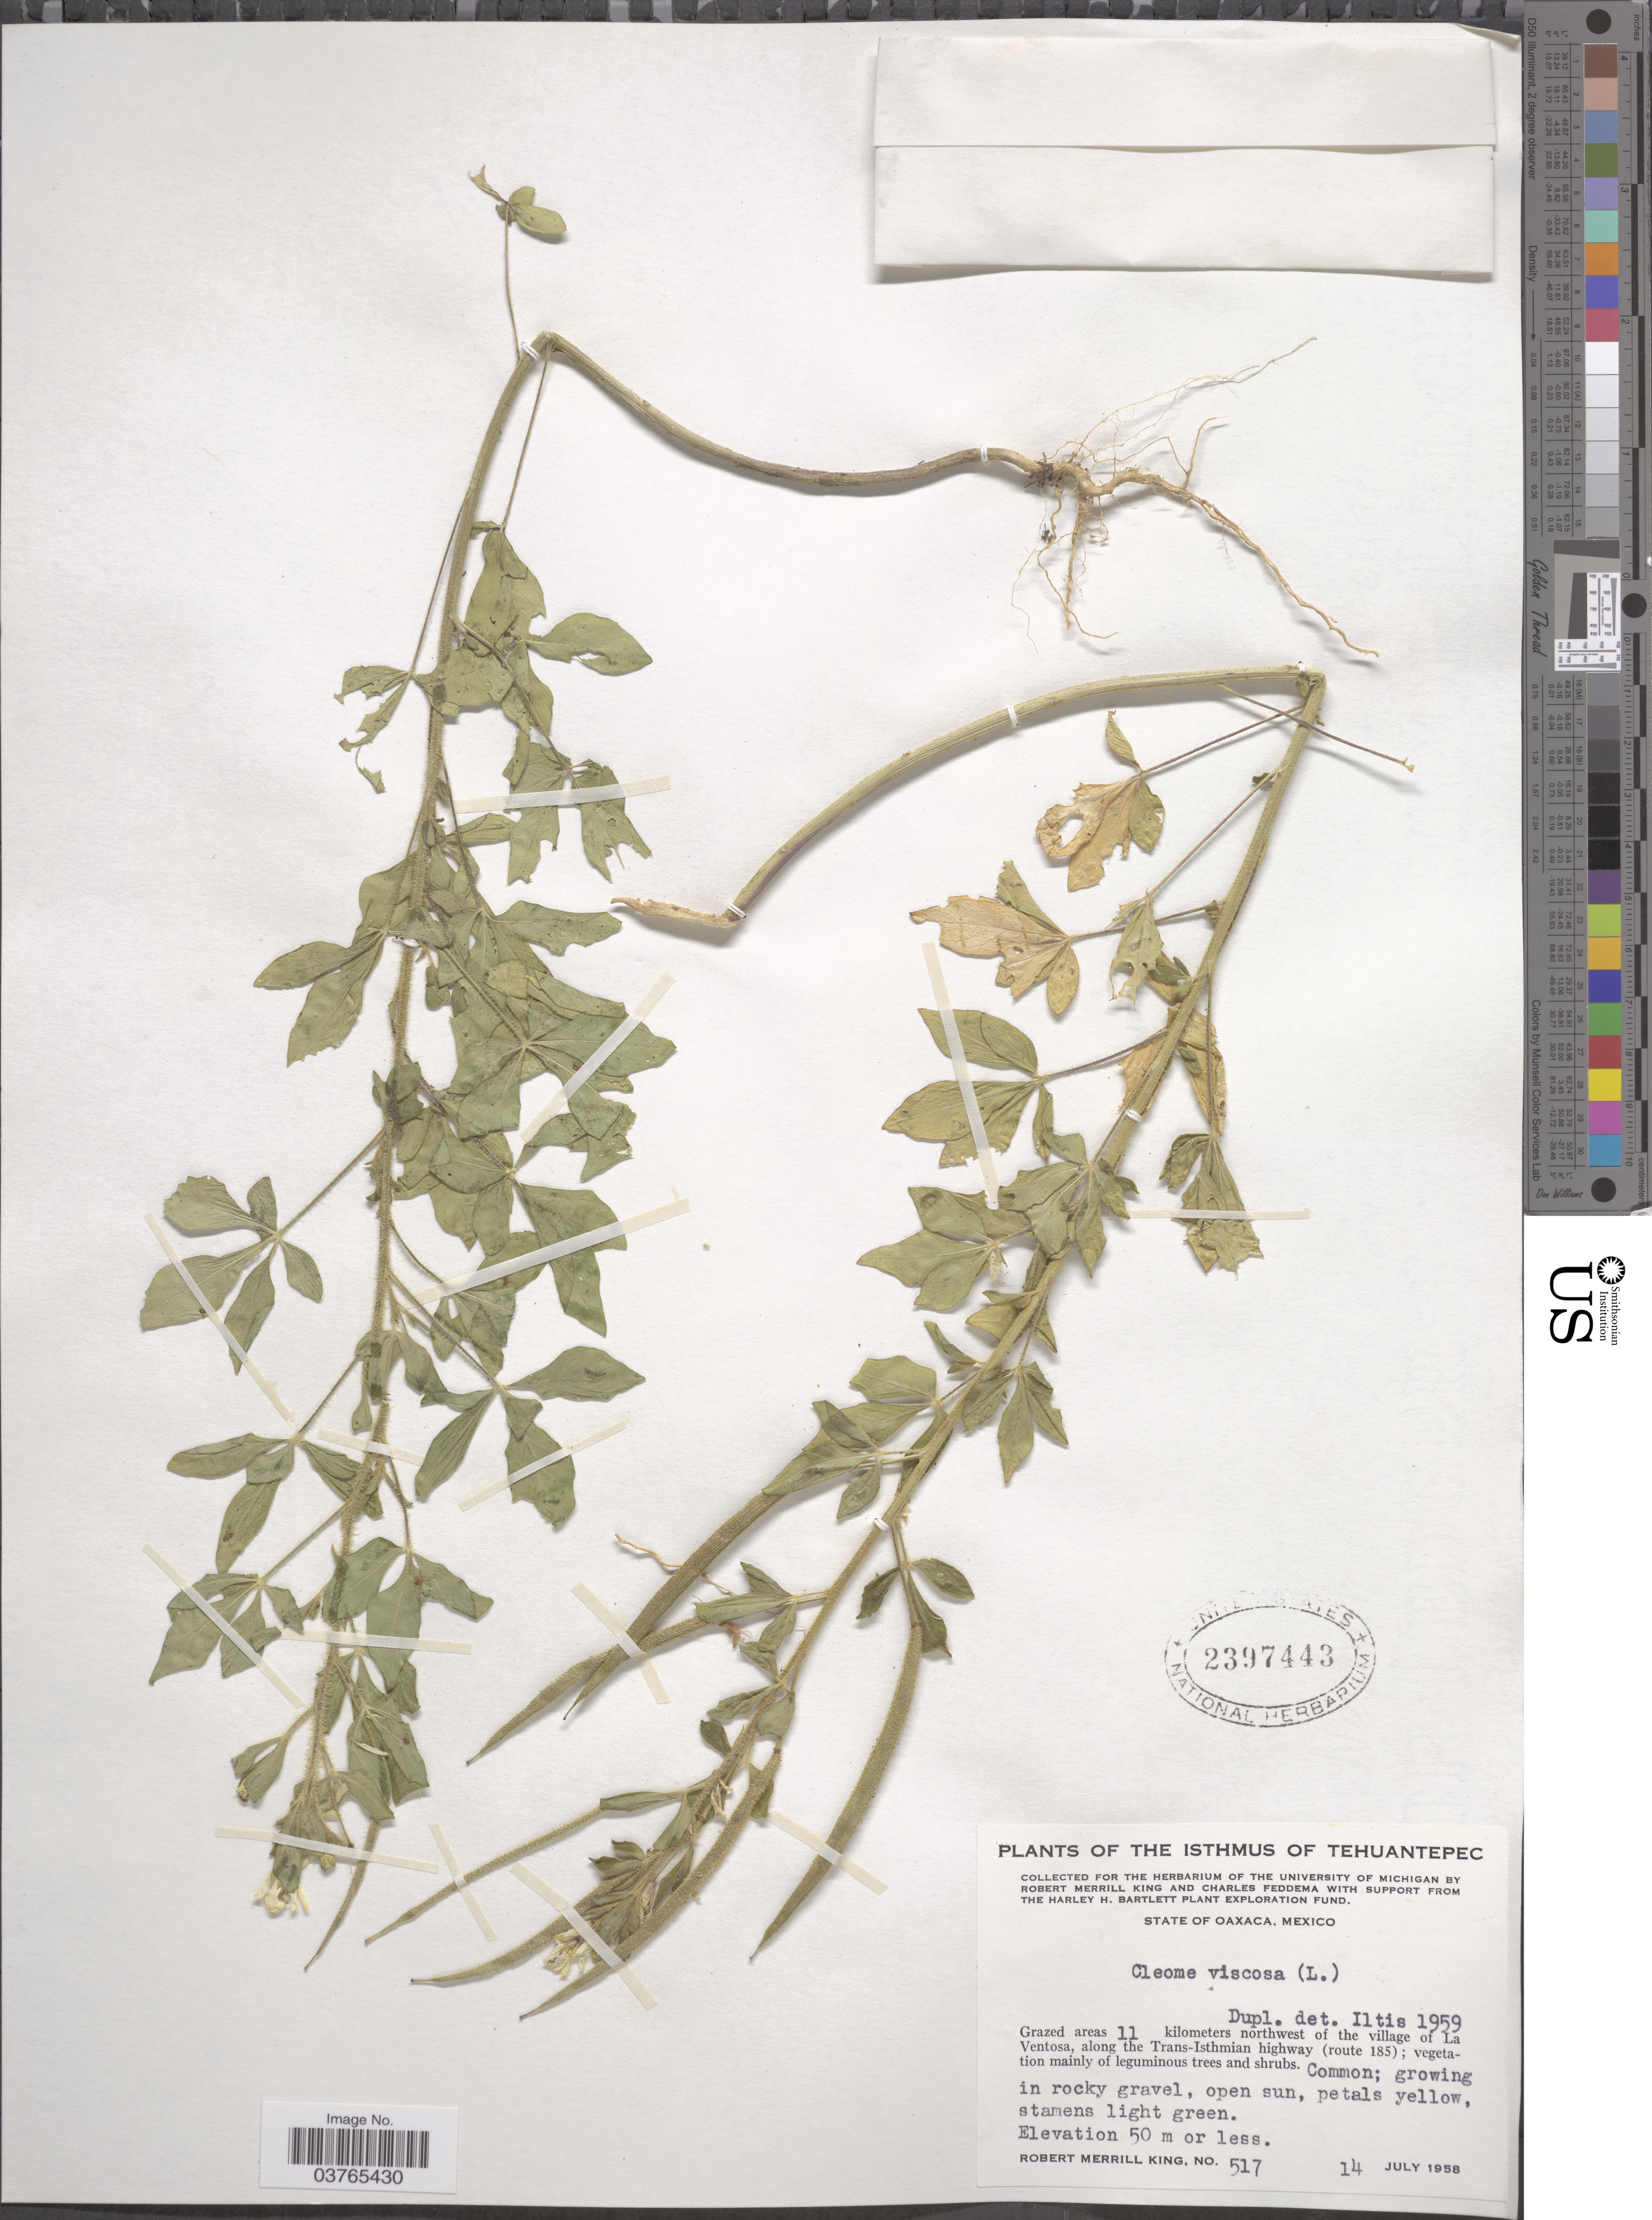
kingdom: Plantae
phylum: Tracheophyta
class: Magnoliopsida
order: Brassicales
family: Cleomaceae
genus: Arivela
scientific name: Arivela viscosa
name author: (L.) Raf.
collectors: R. M. King & C. Feddema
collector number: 517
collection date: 1958-07-14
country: Mexico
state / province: Oaxaca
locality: The Isthmus of Tehuantepec. Grazed areas 11 kilometers northwest of the village of La Ventosa, along the Trans-Istmian highway (route 185).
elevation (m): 50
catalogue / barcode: US 2397443